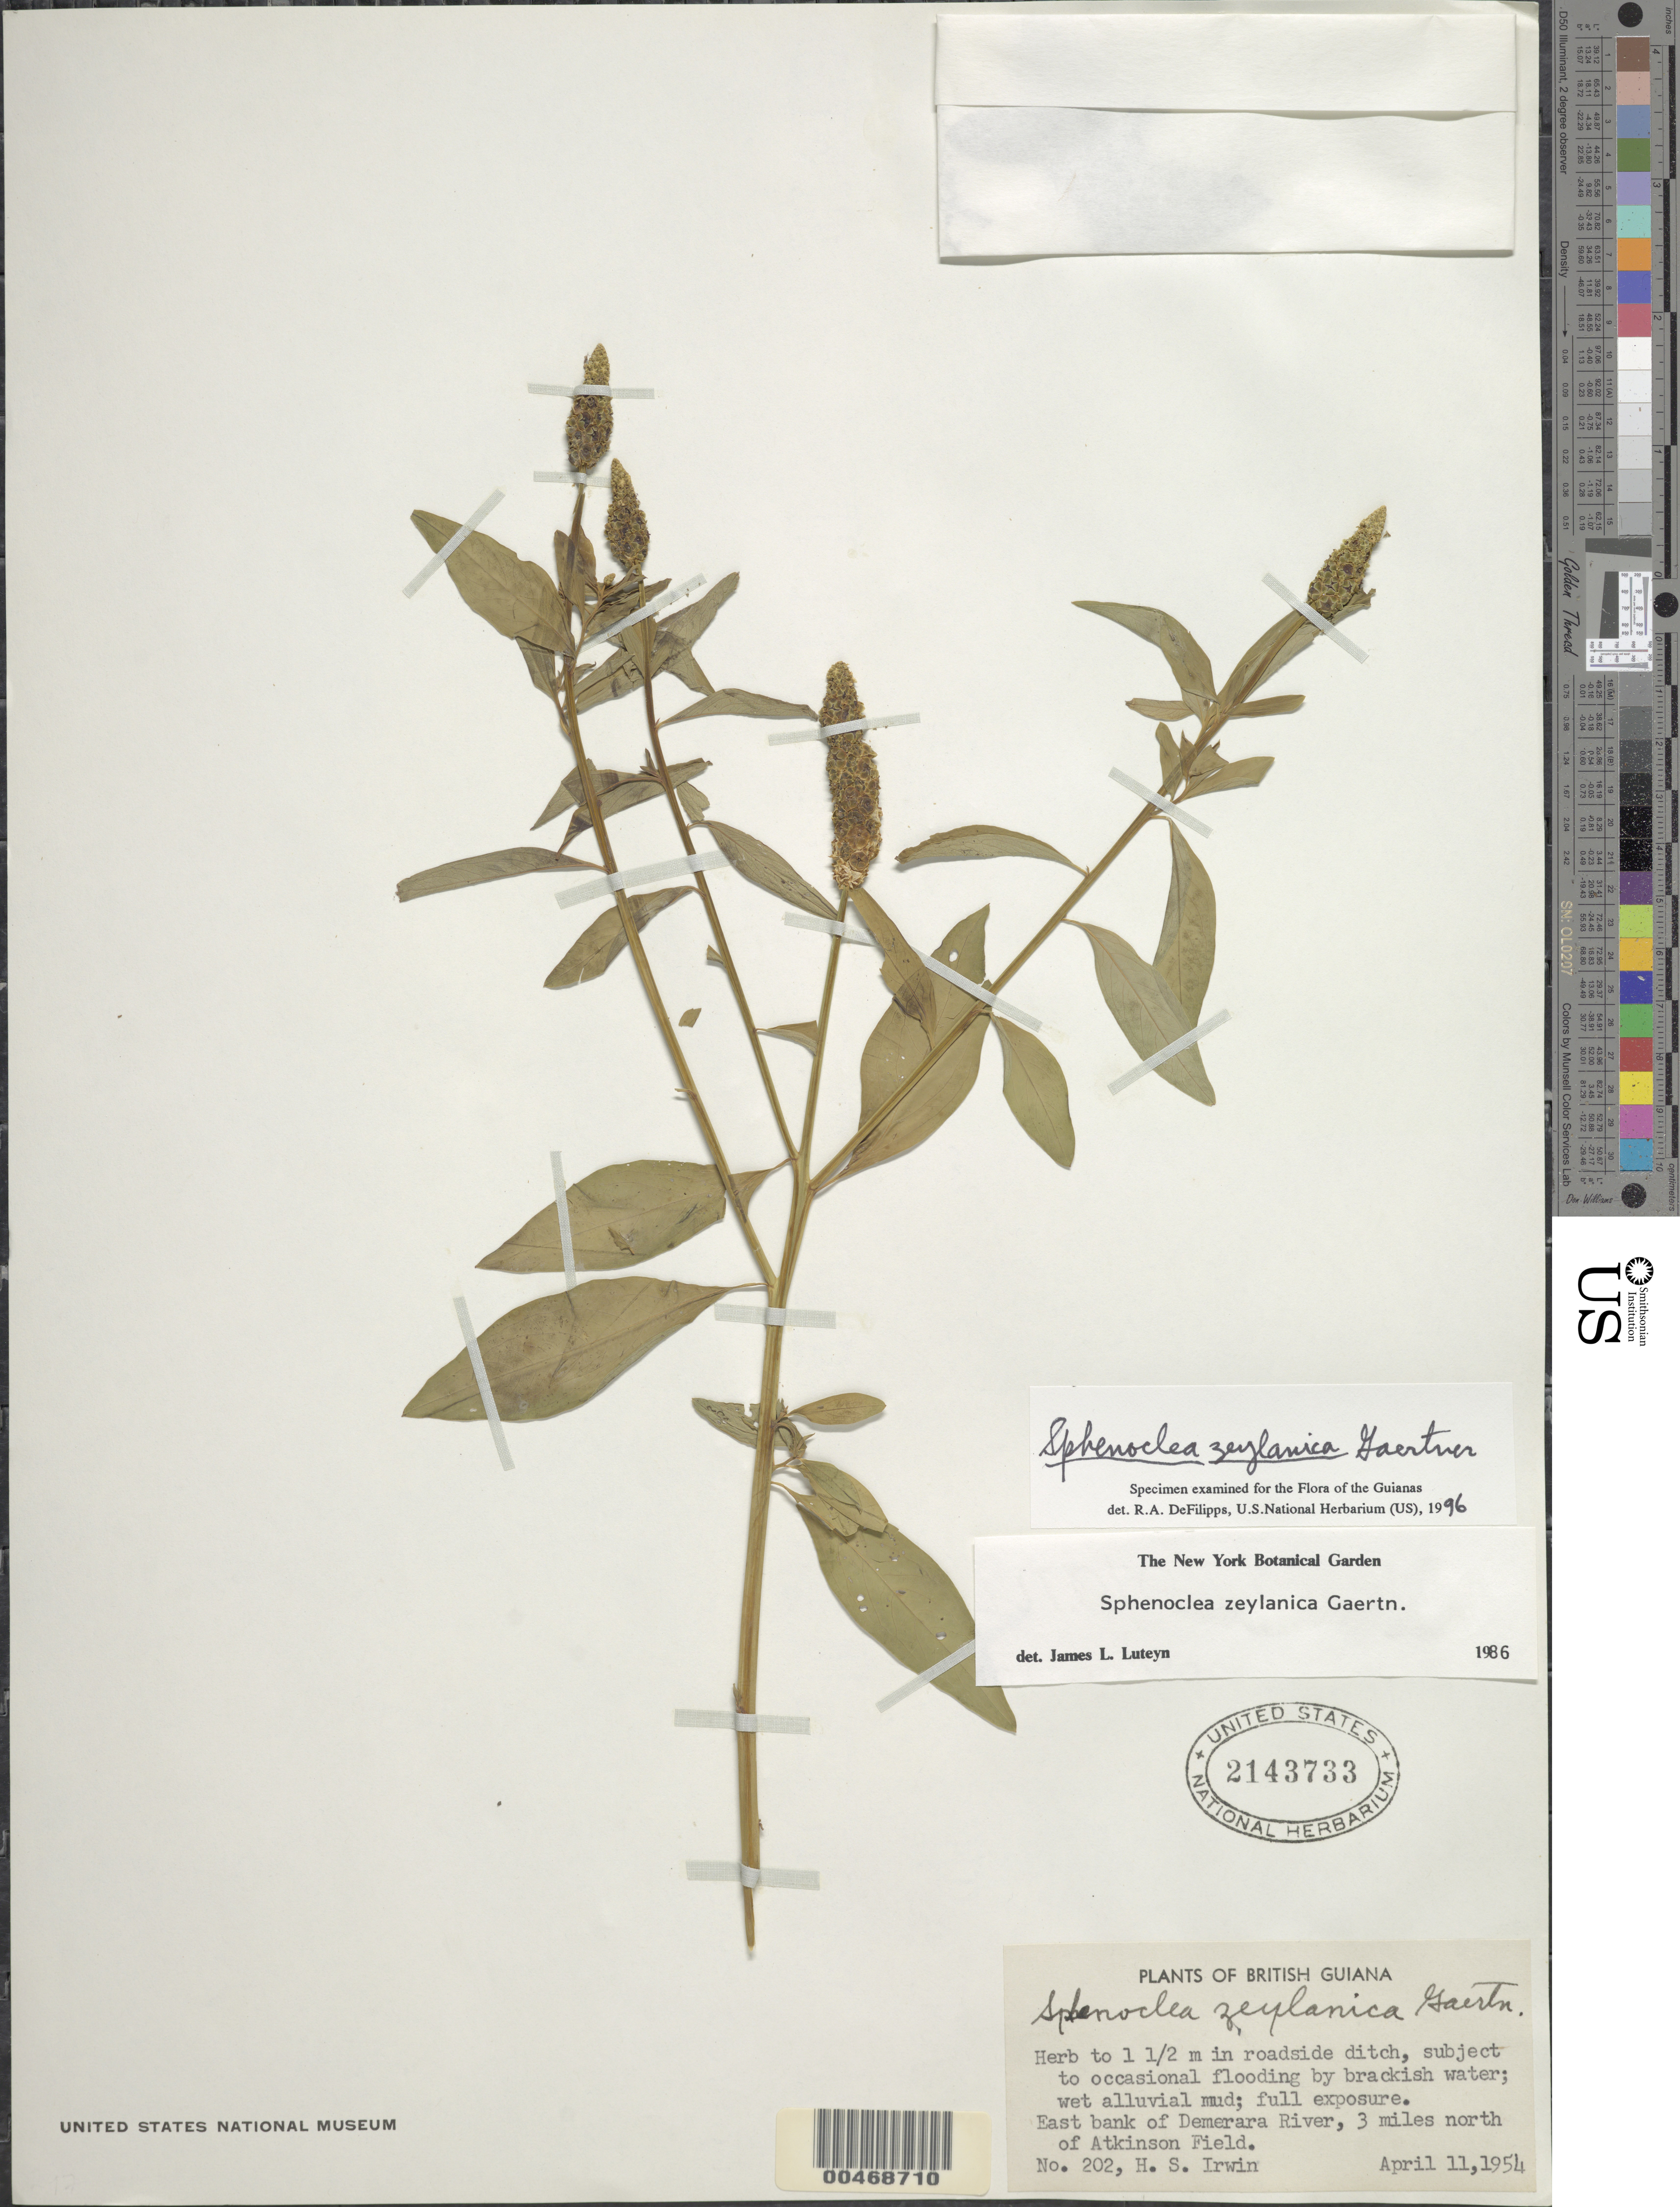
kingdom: Plantae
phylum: Tracheophyta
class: Magnoliopsida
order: Solanales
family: Sphenocleaceae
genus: Sphenoclea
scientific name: Sphenoclea zeylanica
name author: Gaertn.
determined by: DeFilipps, R. A.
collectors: H. Irwin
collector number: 202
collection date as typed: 11-Apr-54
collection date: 1954-04-11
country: Guyana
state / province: Demerara-Mahaica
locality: Demerara R., east bank; 3 mi. N of Atkinson Field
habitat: Roadside ditch, subject ot occasional flooding by brackish water, wet alluvial mud, full exposure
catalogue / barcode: US 2143733